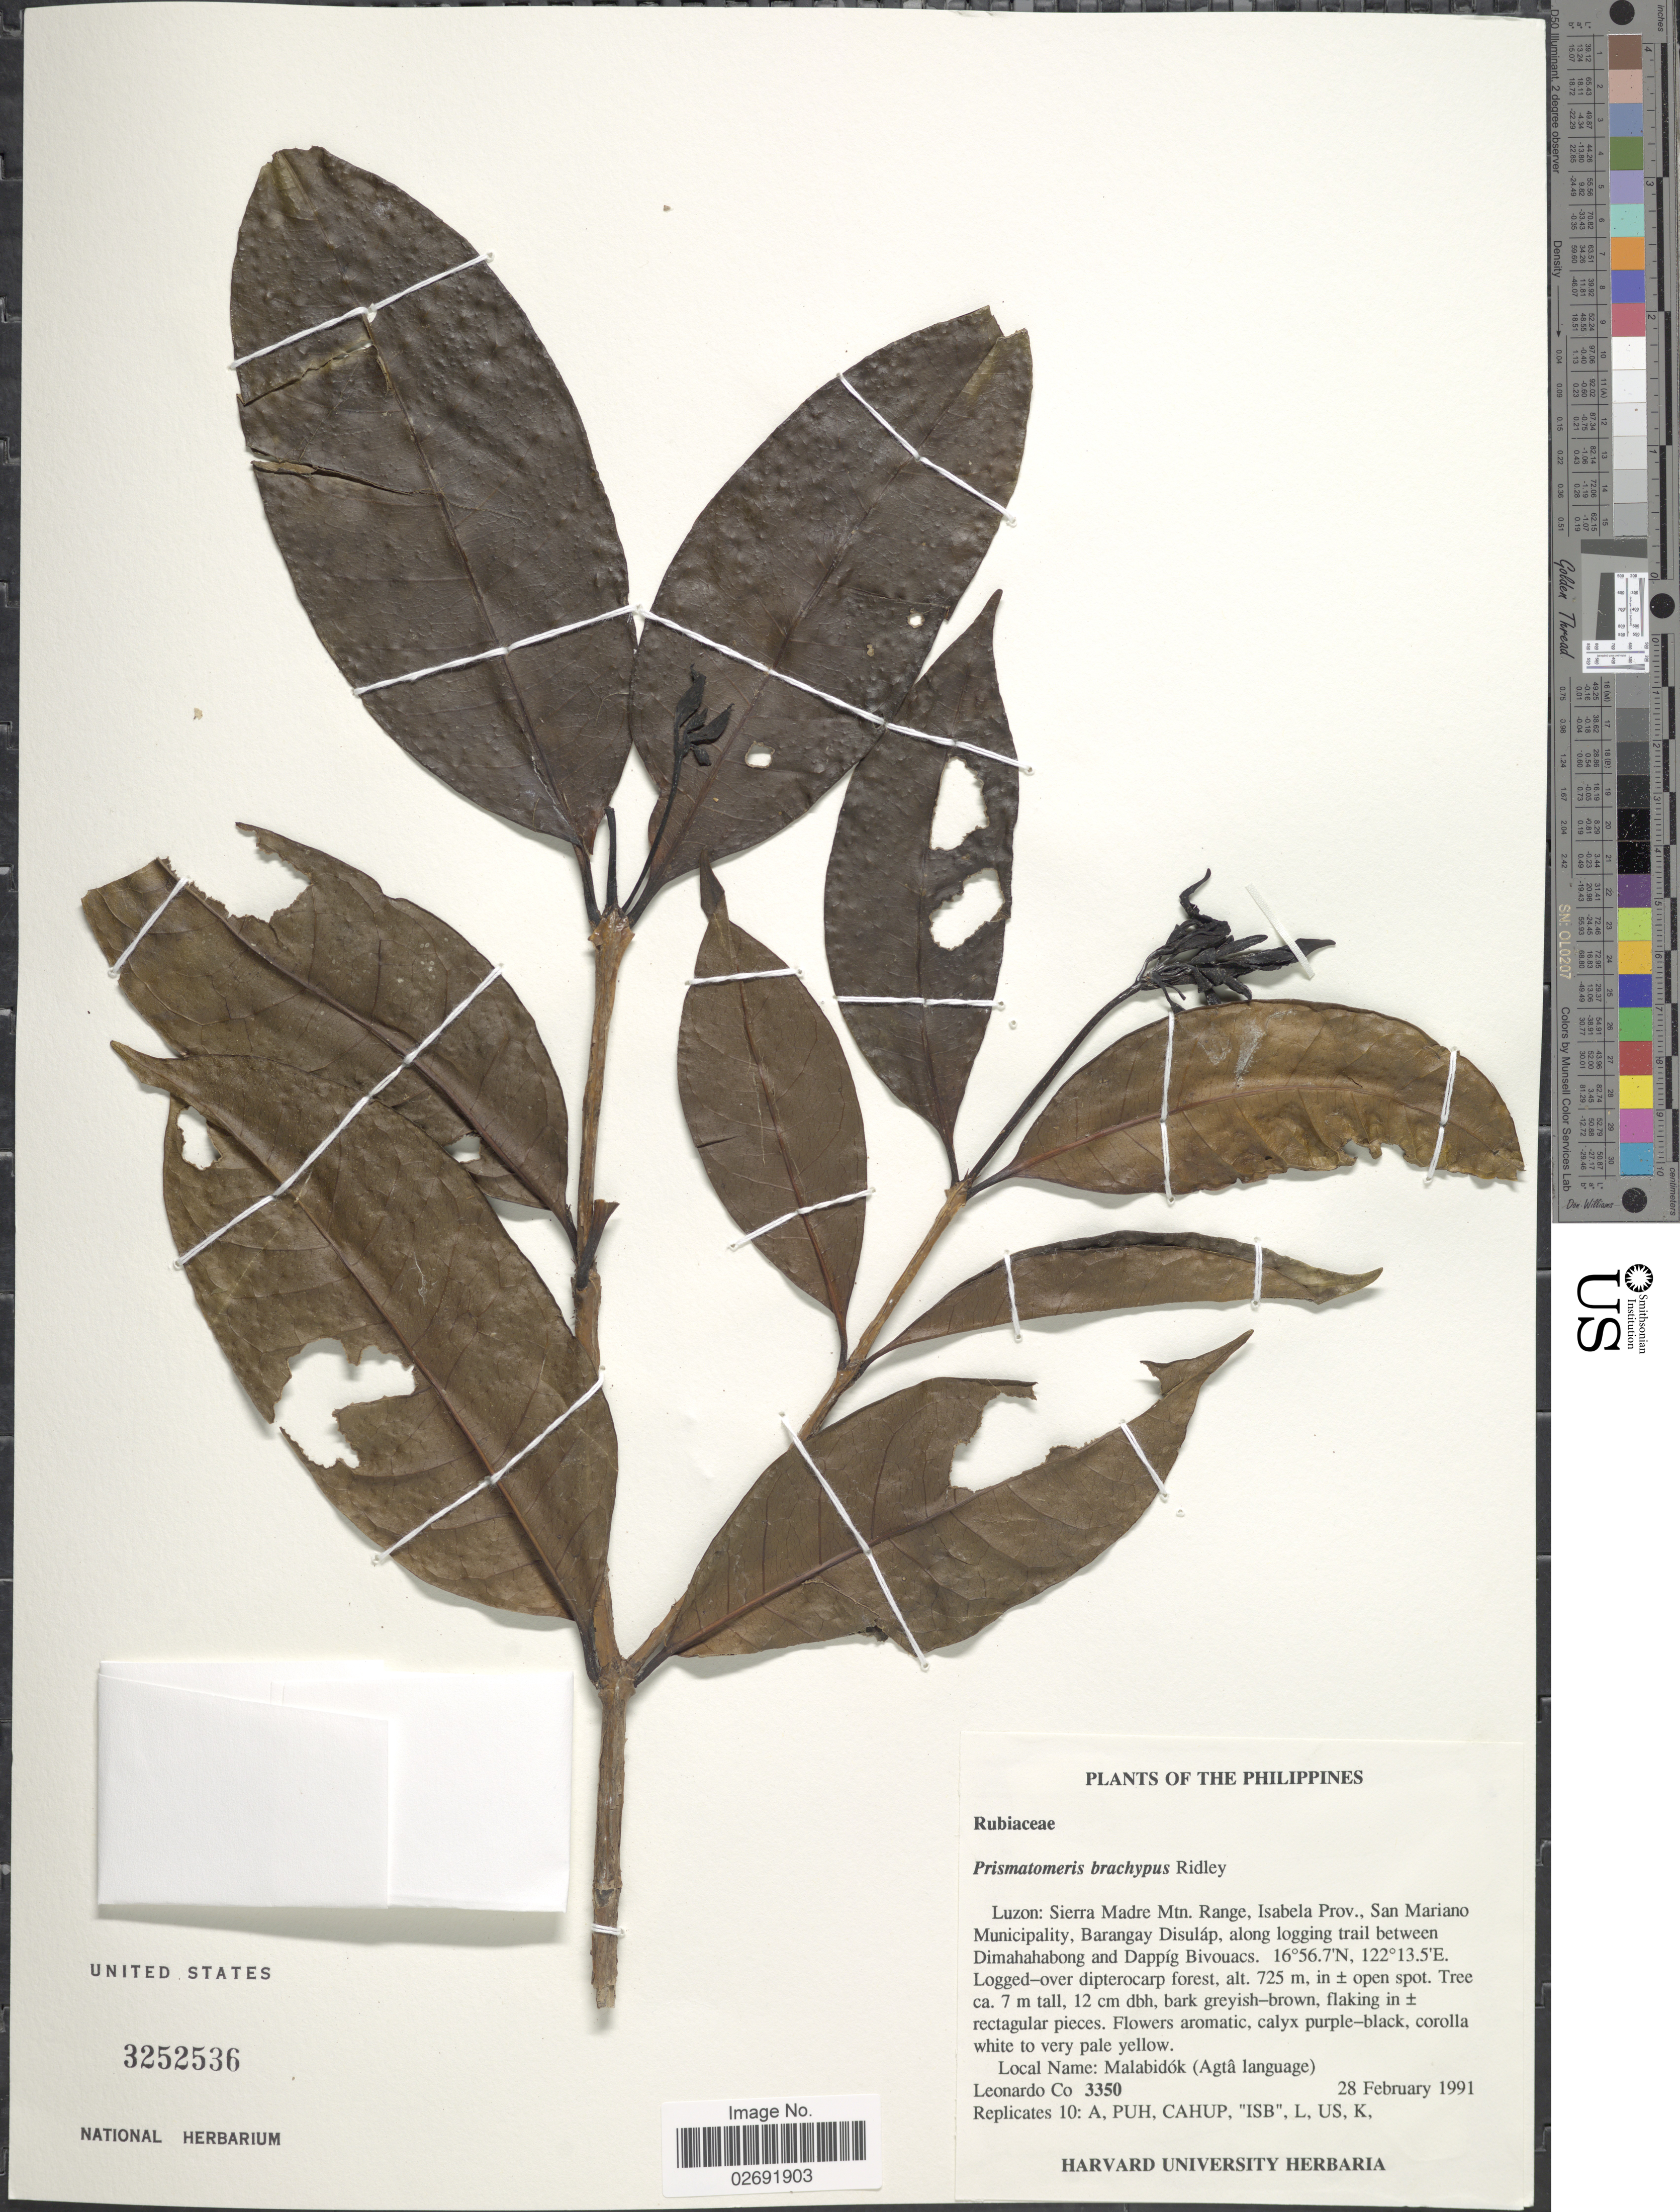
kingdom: Plantae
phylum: Tracheophyta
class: Magnoliopsida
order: Gentianales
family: Rubiaceae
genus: Prismatomeris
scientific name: Prismatomeris brachypus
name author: Ridl.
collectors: L. Co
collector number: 3350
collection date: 1991-02-28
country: Philippines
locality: Sierra Madre Mtn. Range, Isabela Prov., San Mariano Municipality, Barangay Disuláp, along trail between Dimahahabong and Dappíg Bivouacs. Logged-over dipterocarp forest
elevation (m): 725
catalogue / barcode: US 3252536